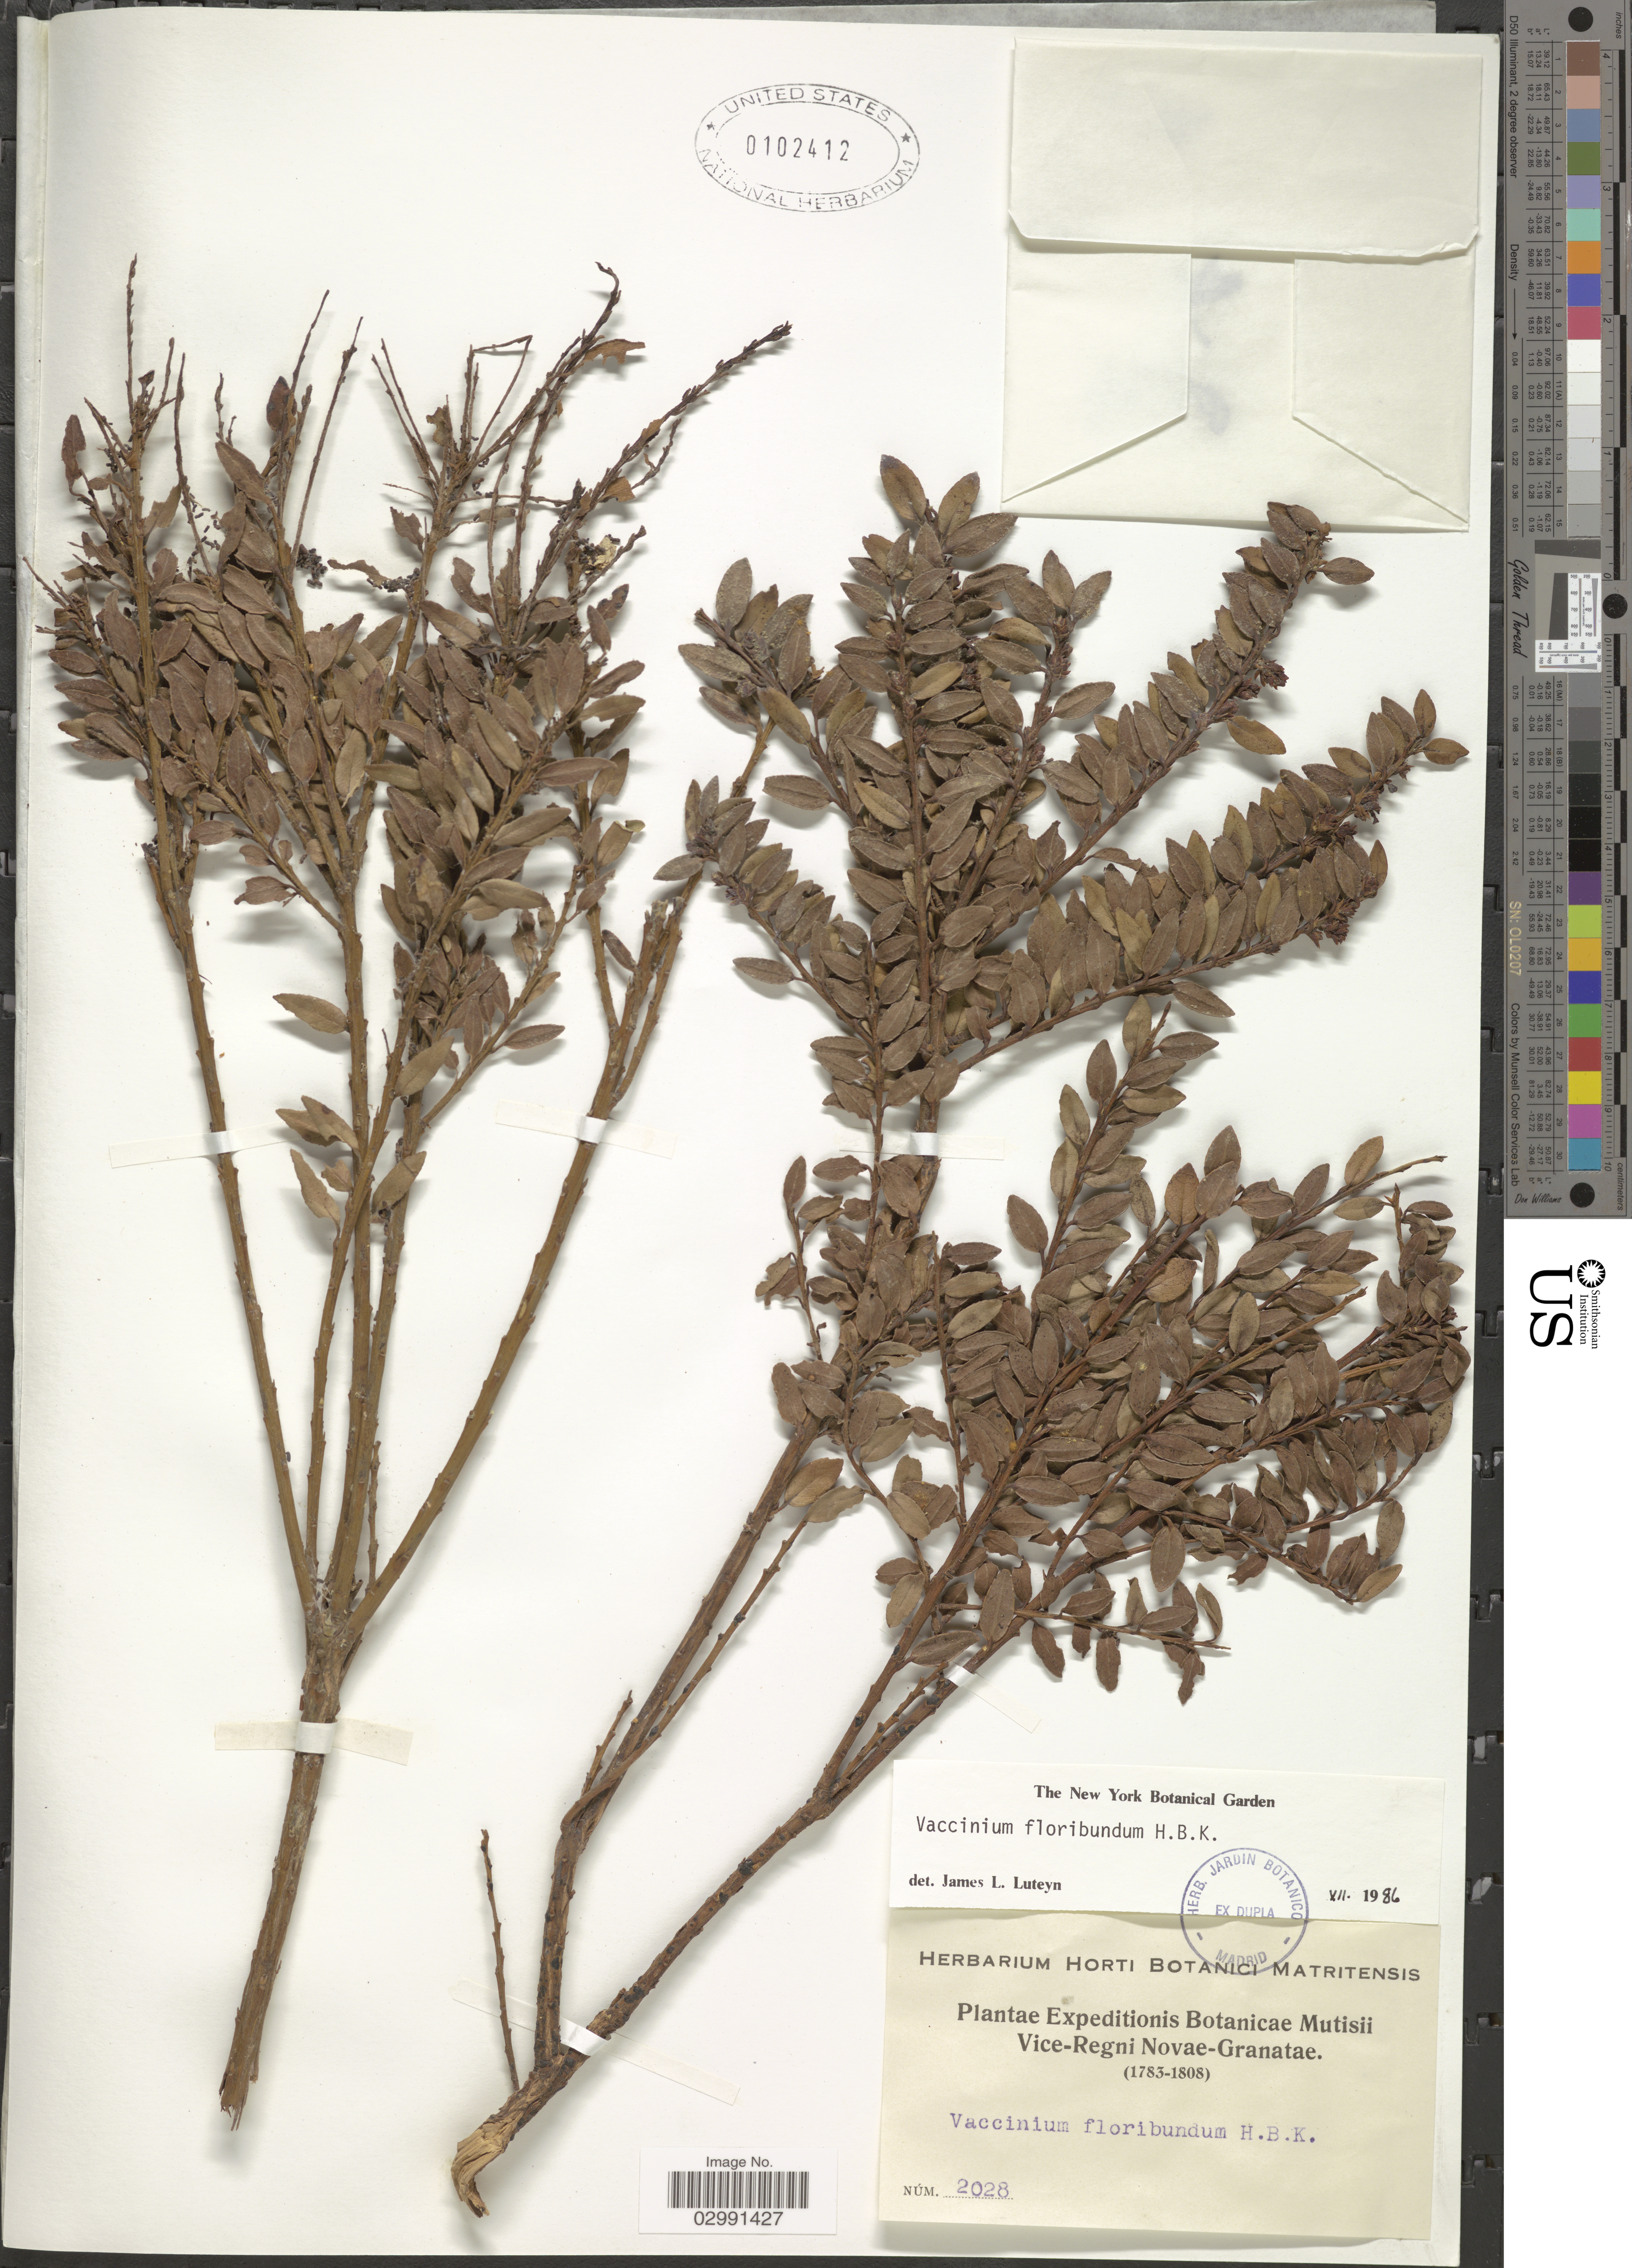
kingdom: Plantae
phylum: Tracheophyta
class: Magnoliopsida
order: Ericales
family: Ericaceae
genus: Vaccinium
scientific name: Vaccinium floribundum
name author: Kunth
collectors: Expeditions Botanicae Mutisii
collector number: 2028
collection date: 1783/1808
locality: Vice-Regni Novae-Granatae.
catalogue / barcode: US 102412